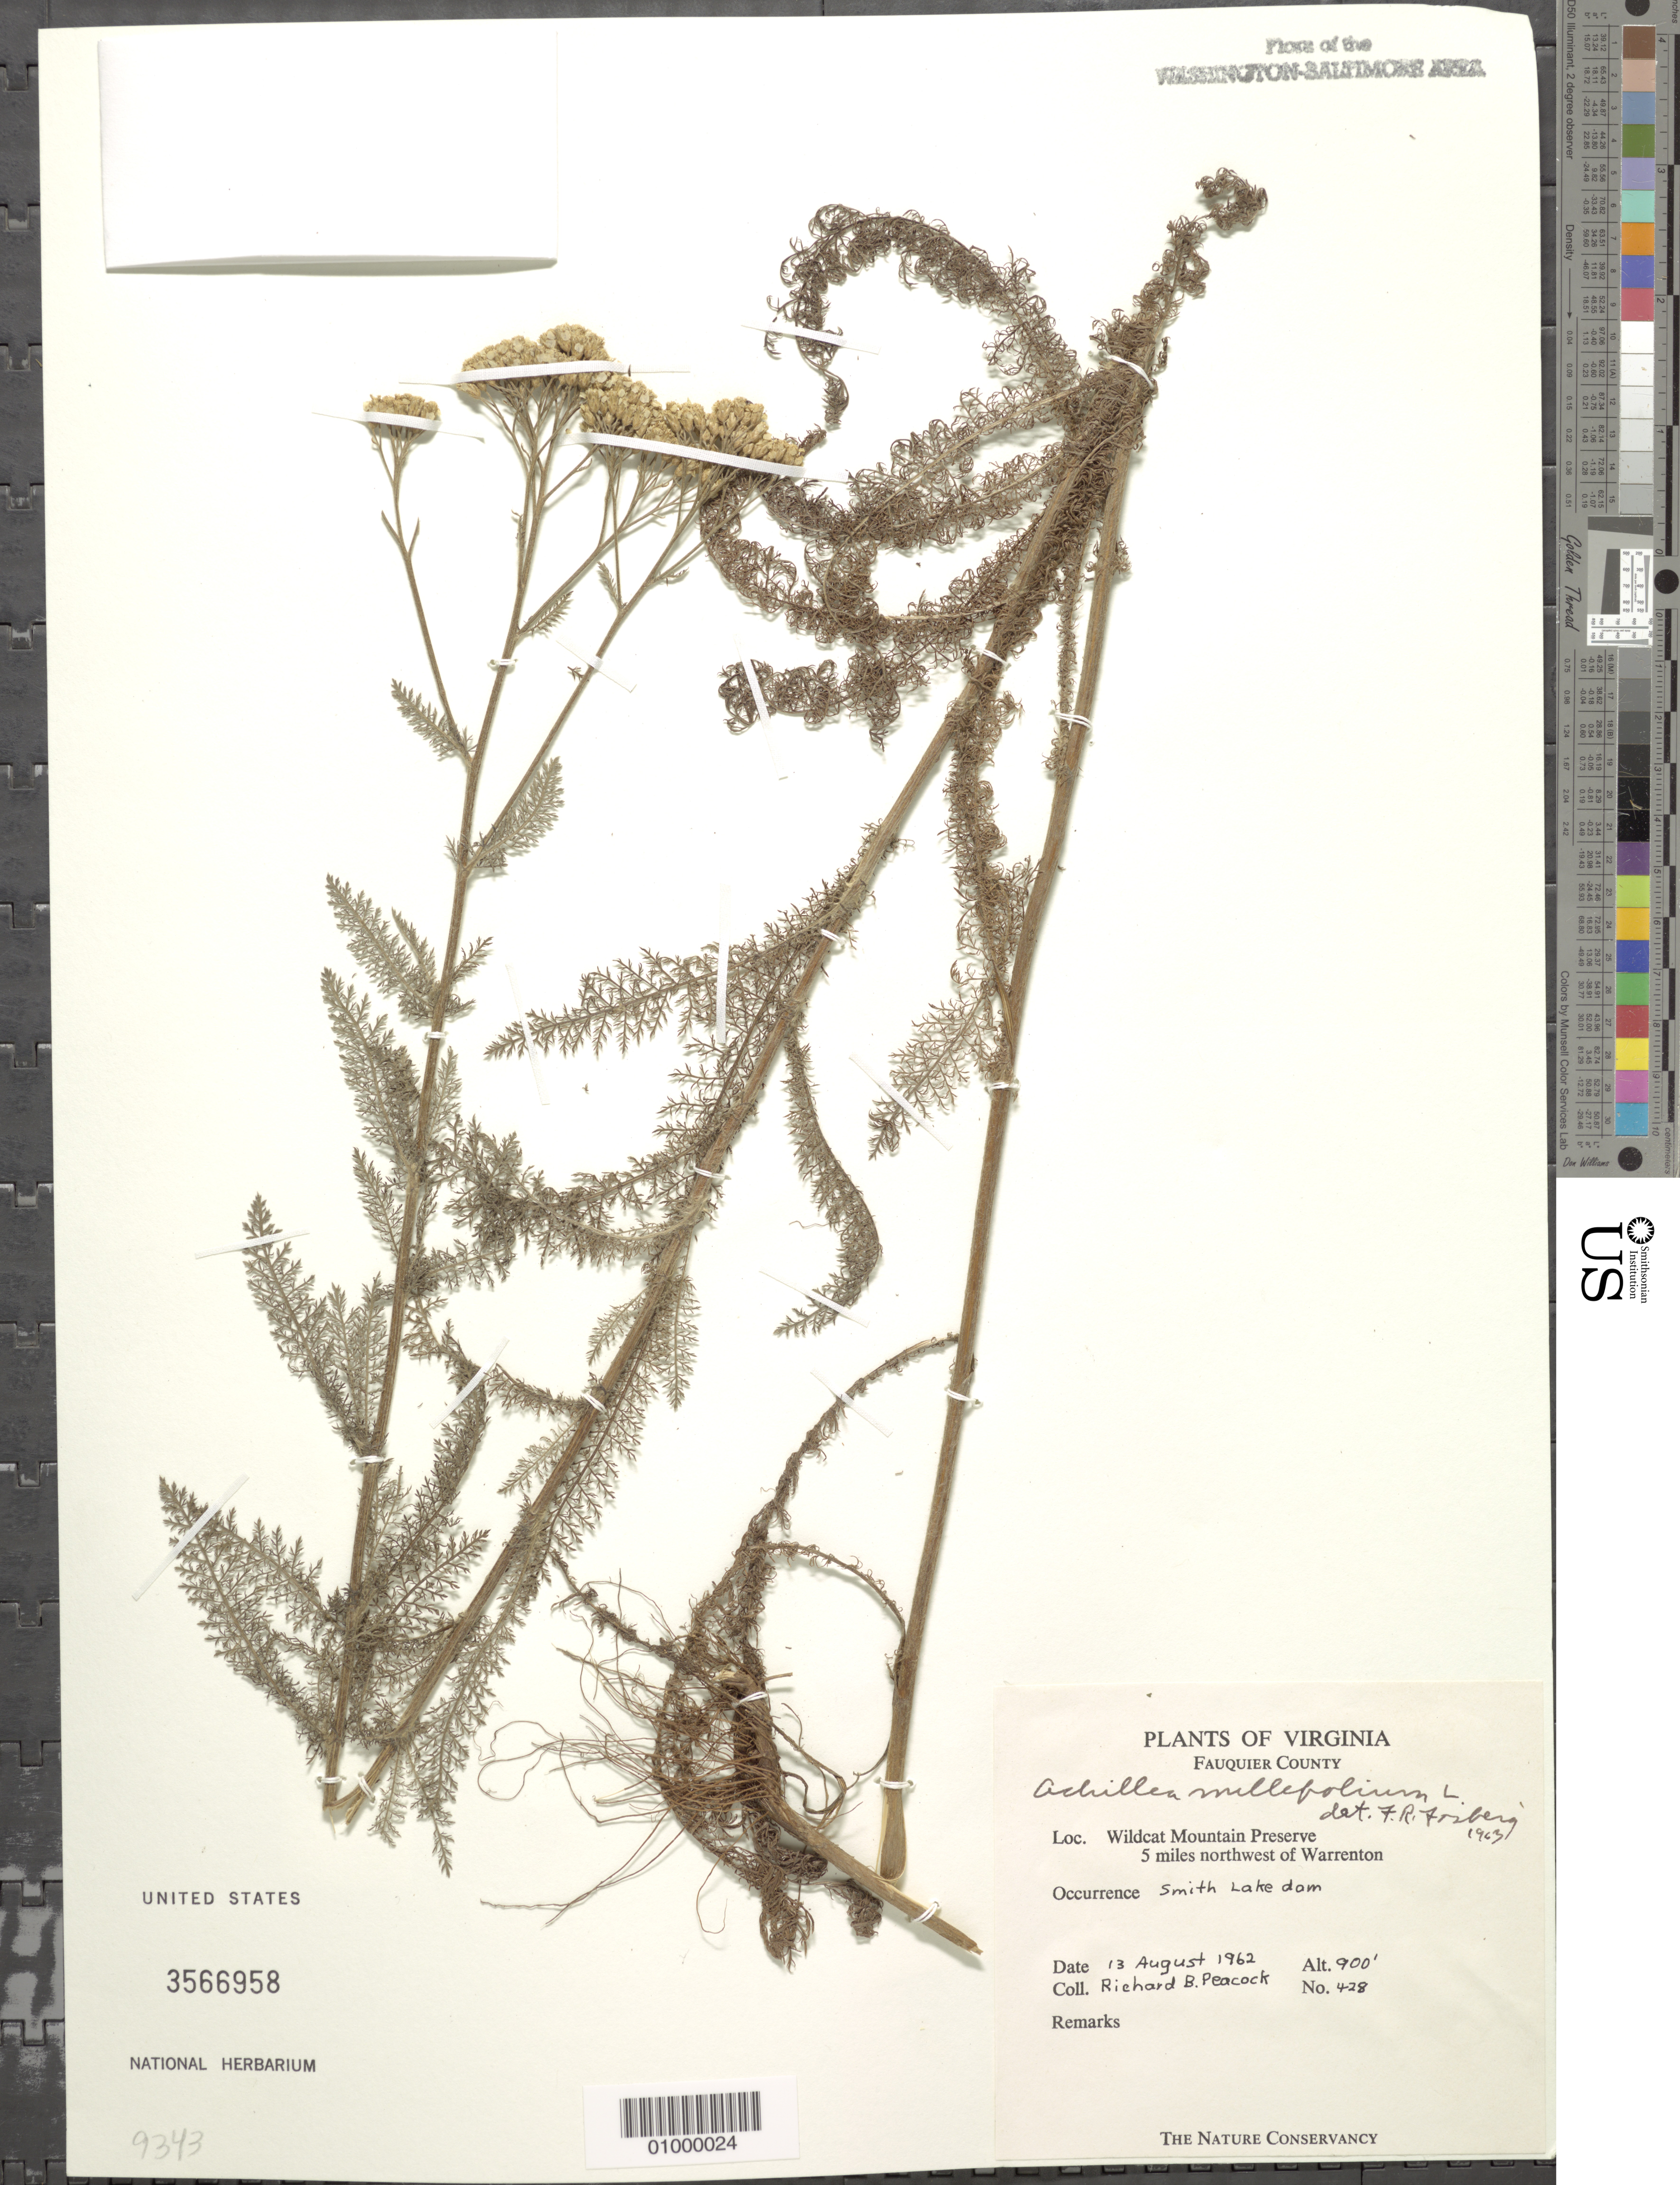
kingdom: Plantae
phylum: Tracheophyta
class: Magnoliopsida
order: Asterales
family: Asteraceae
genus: Achillea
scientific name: Achillea millefolium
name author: L.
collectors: R. Peacock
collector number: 428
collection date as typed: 13 Aug 1962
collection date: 1962-08-13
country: United States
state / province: Virginia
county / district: Fauquier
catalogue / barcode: US 3566958